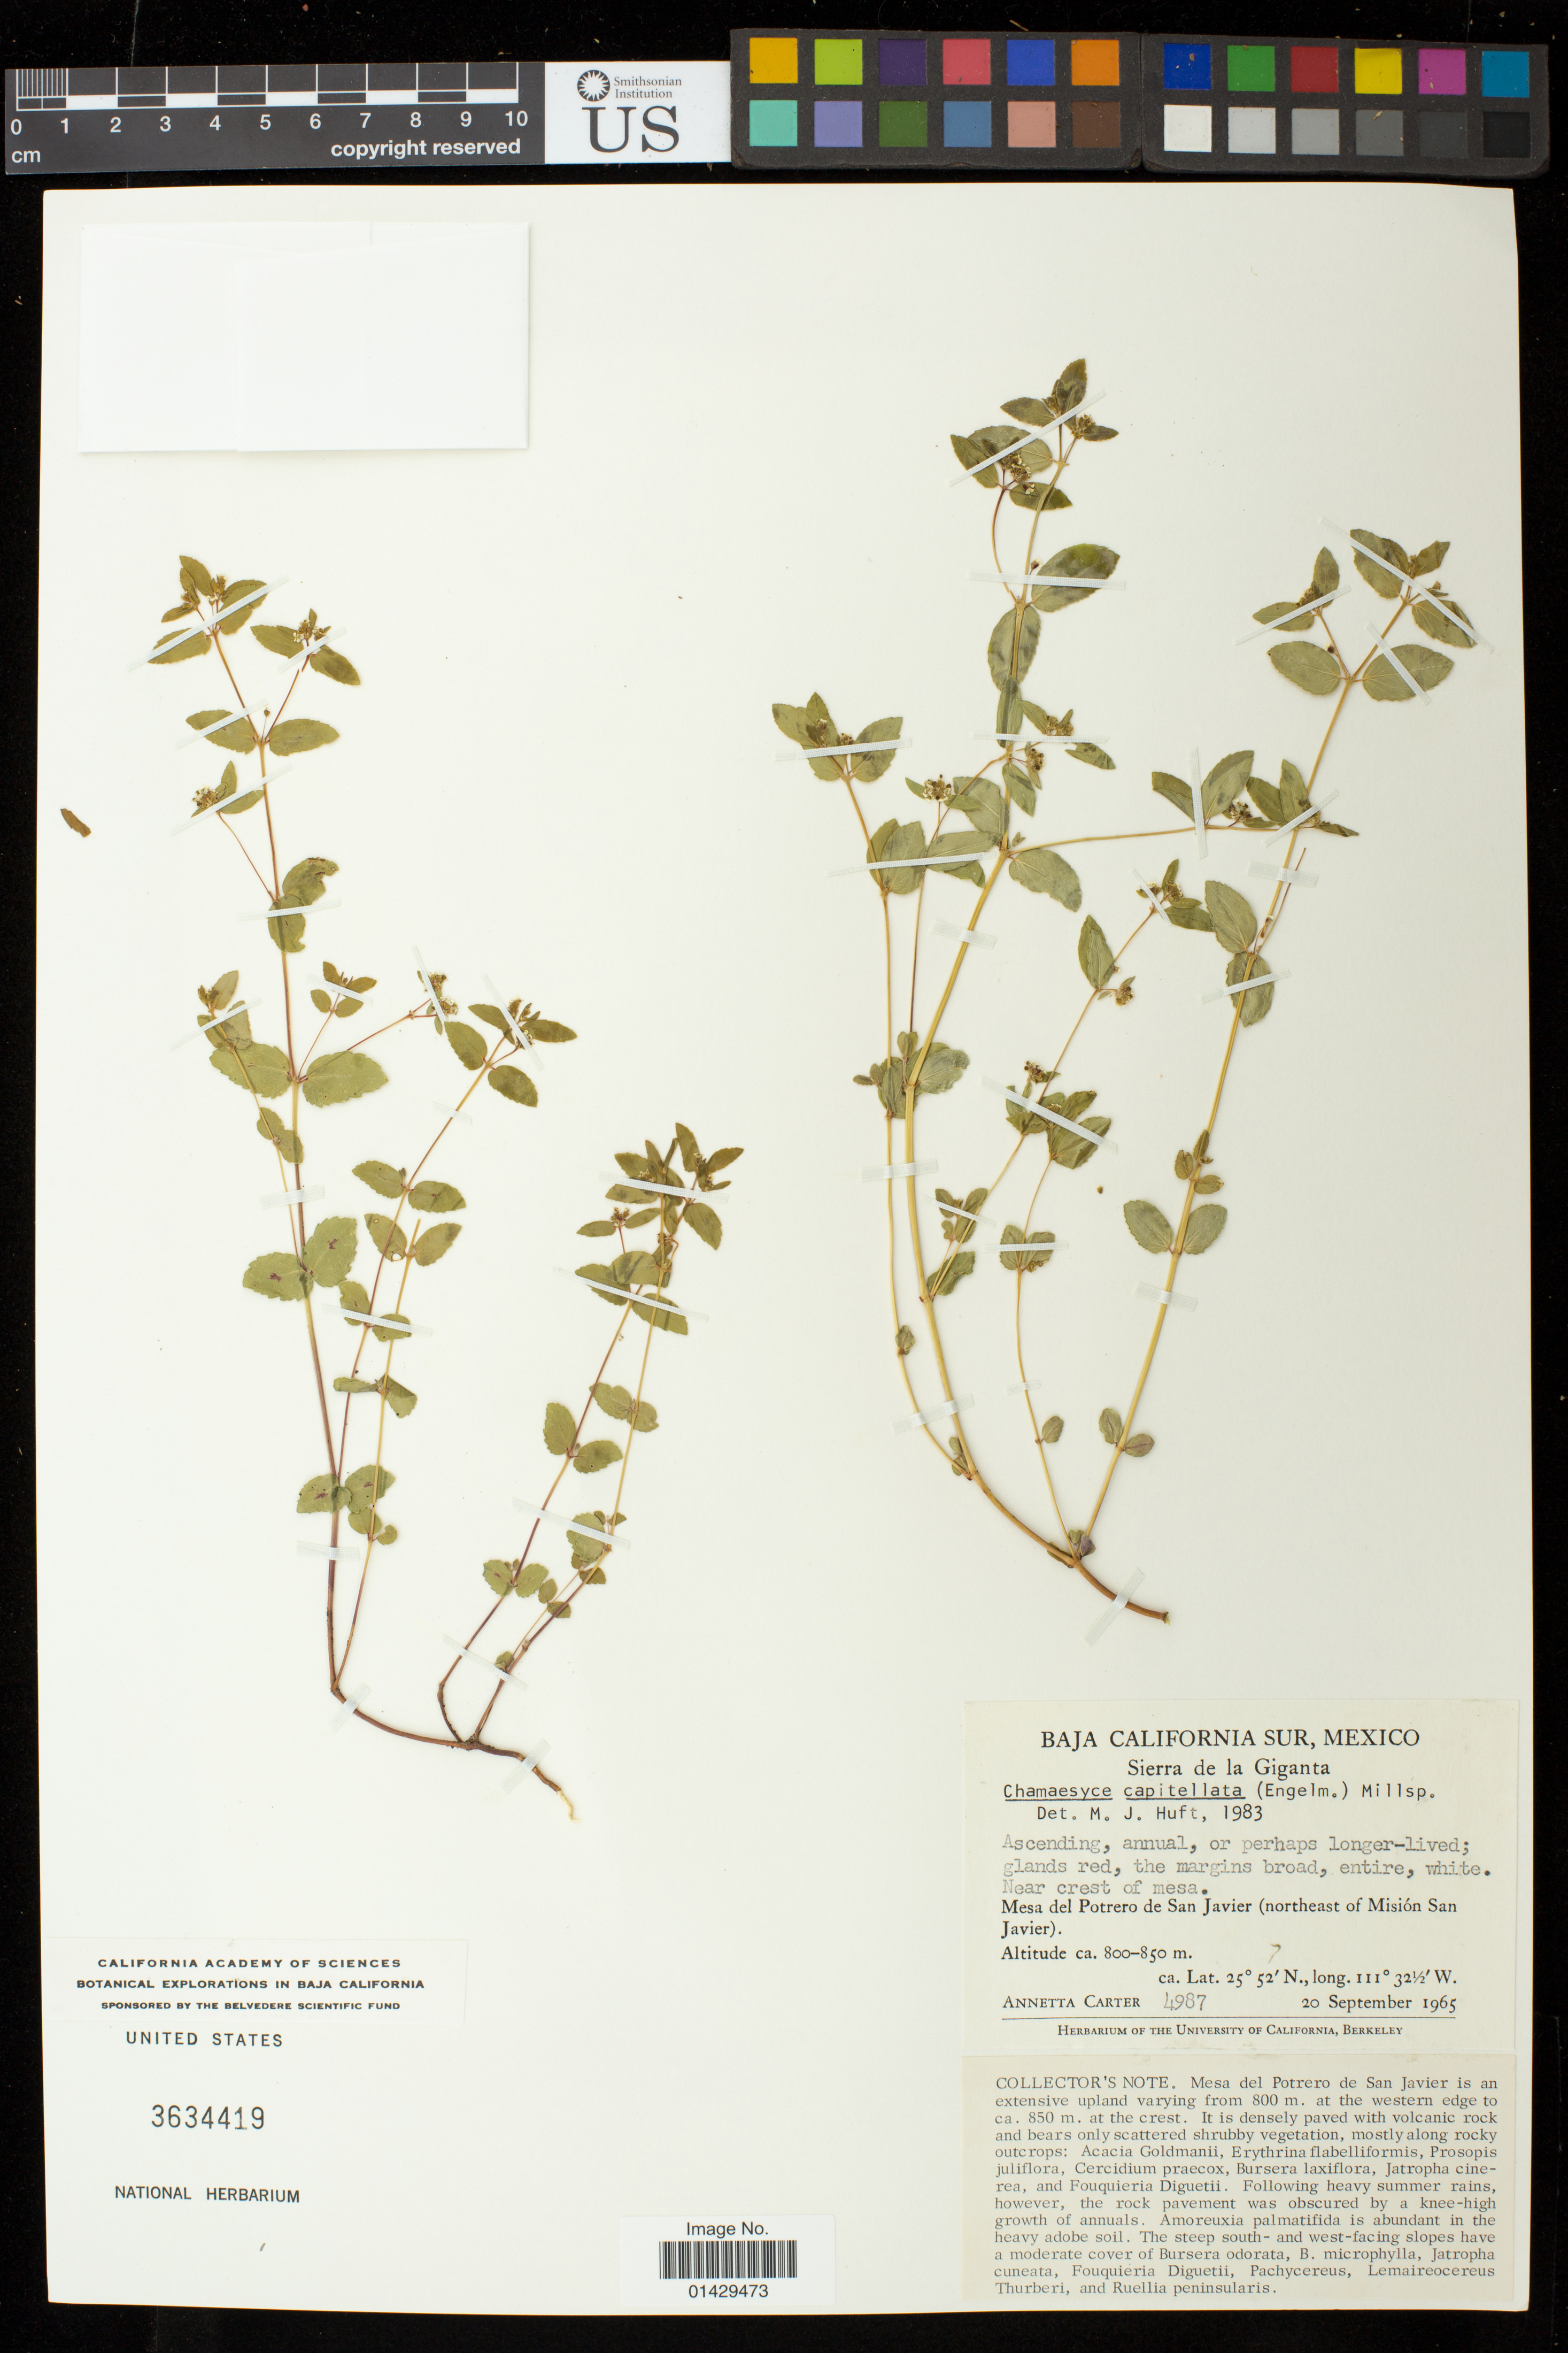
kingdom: Plantae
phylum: Tracheophyta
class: Magnoliopsida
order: Malpighiales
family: Euphorbiaceae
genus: Euphorbia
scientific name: Euphorbia capitellata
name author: Engelm. in Emory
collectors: A. M. Carter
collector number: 4987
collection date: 1965-09-20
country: Mexico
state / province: Baja California Sur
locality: Sierra de la Giganta; Mesa del Potrero de San Javier (northeast of Mision San Javier)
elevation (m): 800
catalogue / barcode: US 3634419